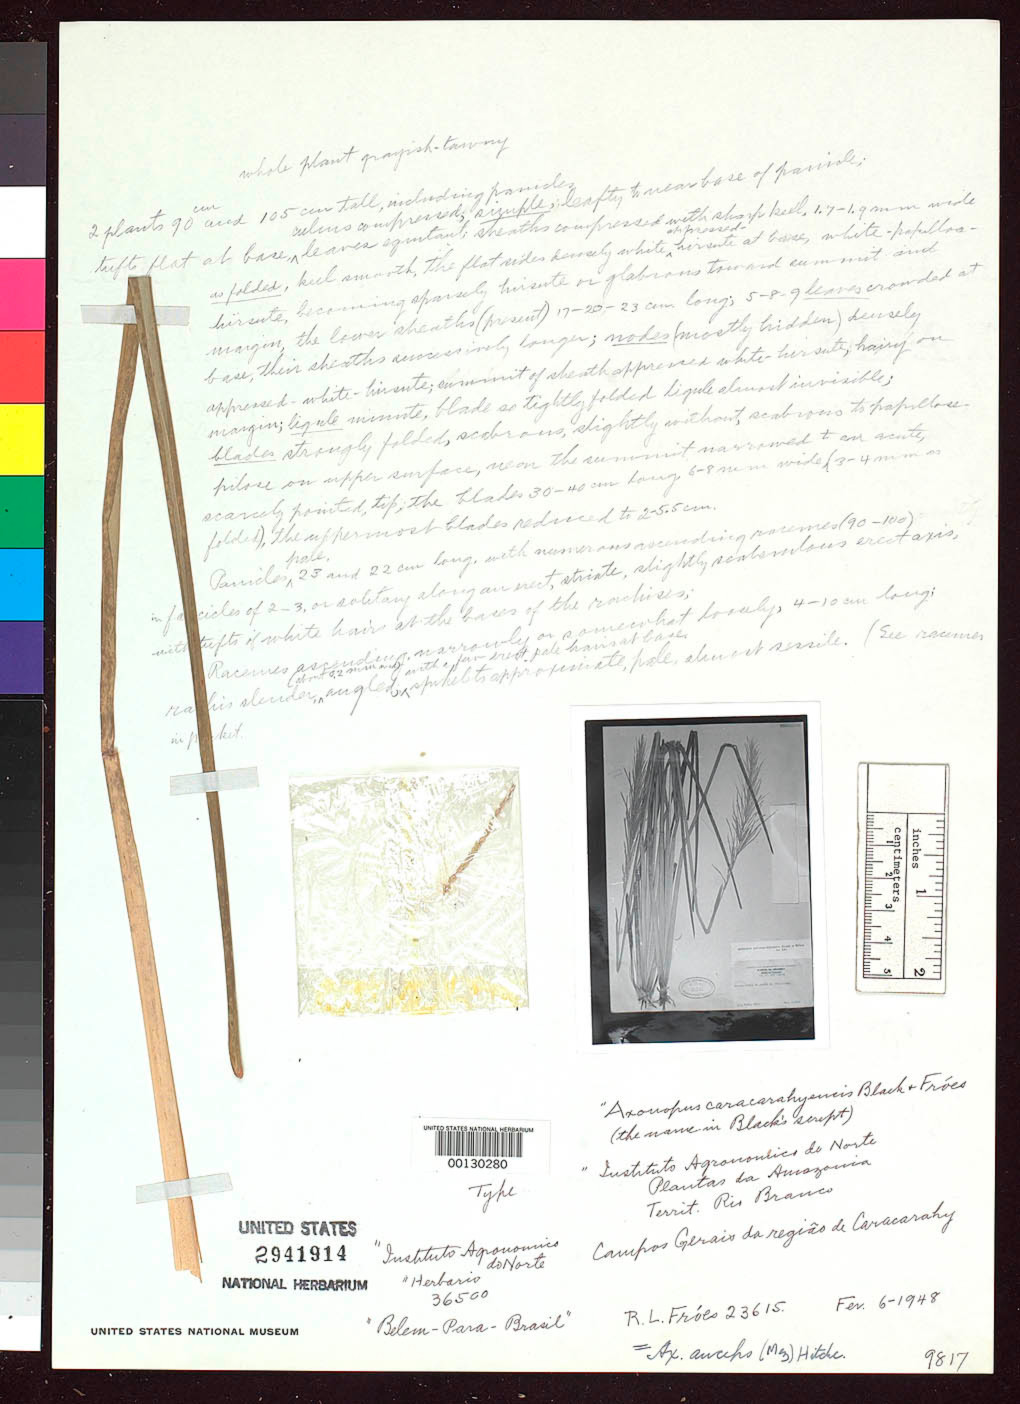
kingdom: Plantae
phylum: Tracheophyta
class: Liliopsida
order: Poales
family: Poaceae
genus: Axonopus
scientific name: Axonopus caracarahyensis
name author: G.A. Black & Fróes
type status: Type Fragment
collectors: R. L. Fróes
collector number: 23615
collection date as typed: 06 Feb 1948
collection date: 1948-02-06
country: Brazil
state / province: Pará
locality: Belem.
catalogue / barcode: US 2941914